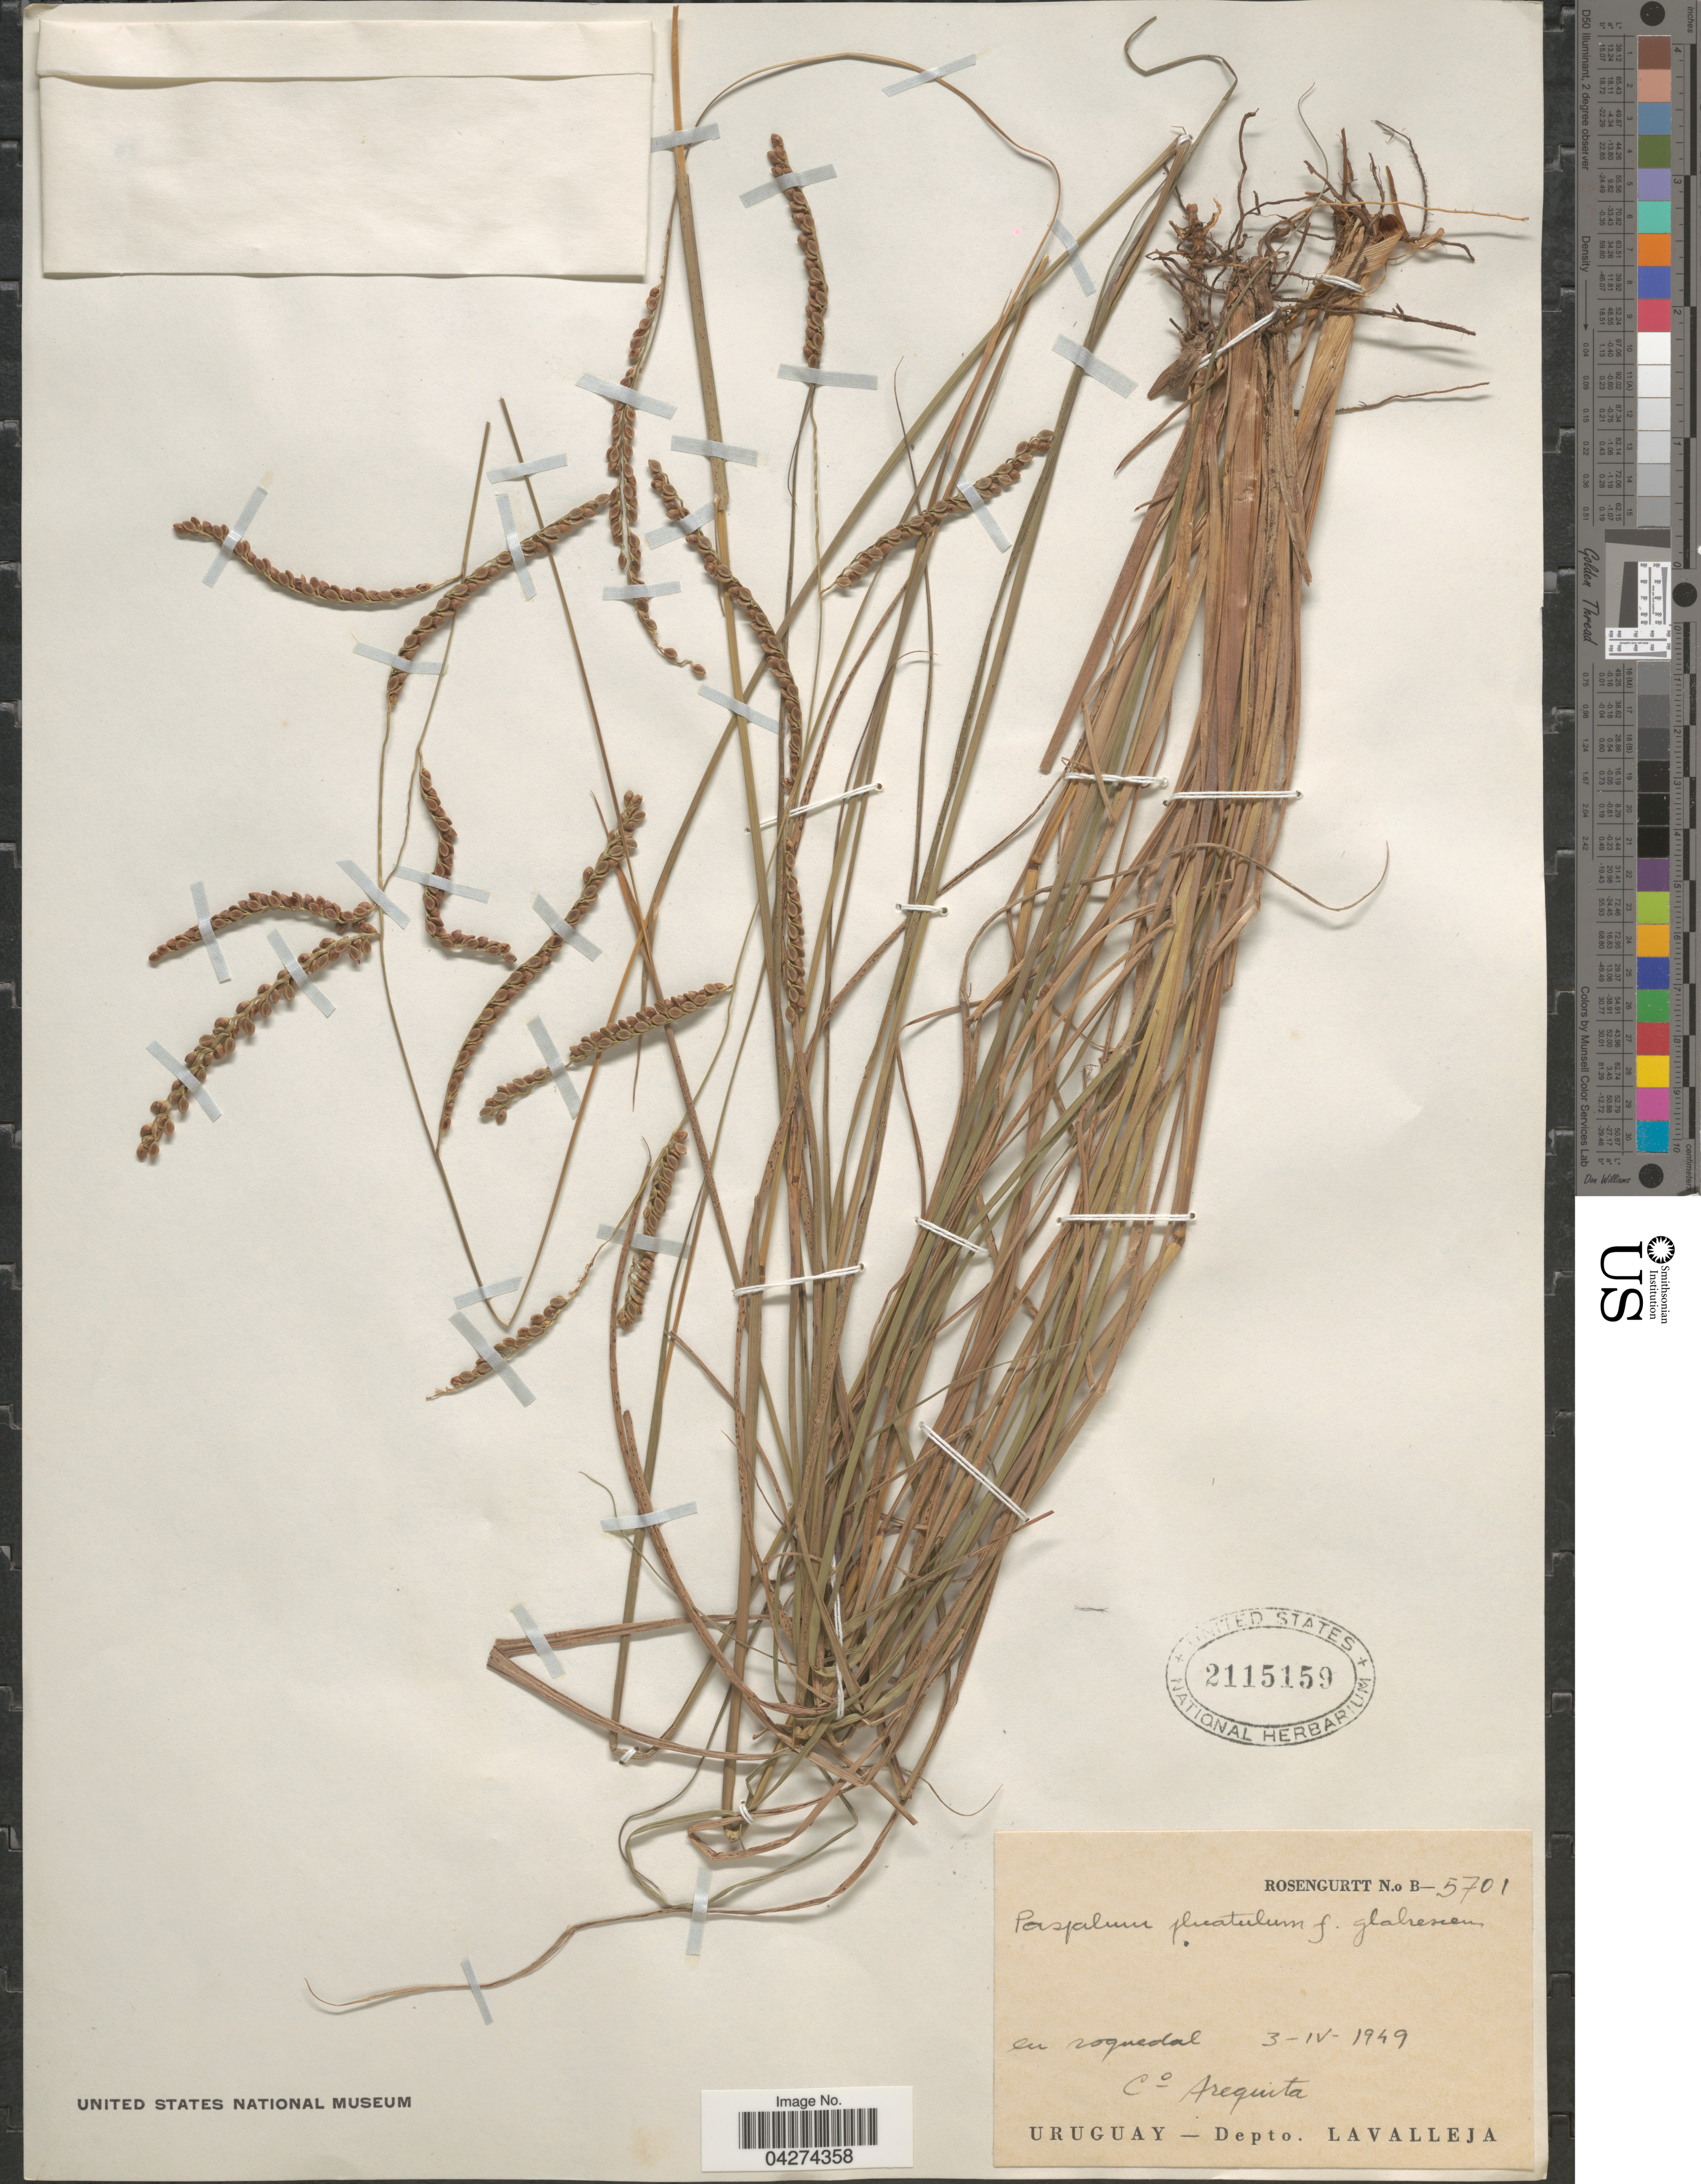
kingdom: Plantae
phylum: Tracheophyta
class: Liliopsida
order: Poales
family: Poaceae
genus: Paspalum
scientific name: Paspalum plicatulum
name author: Michx.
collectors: Rosengurtt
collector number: B-5701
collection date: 1949-04-03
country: Uruguay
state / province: Lavalleja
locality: En roquedal. Co Arequita. Depto. Lavalleja.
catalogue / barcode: US 2115159